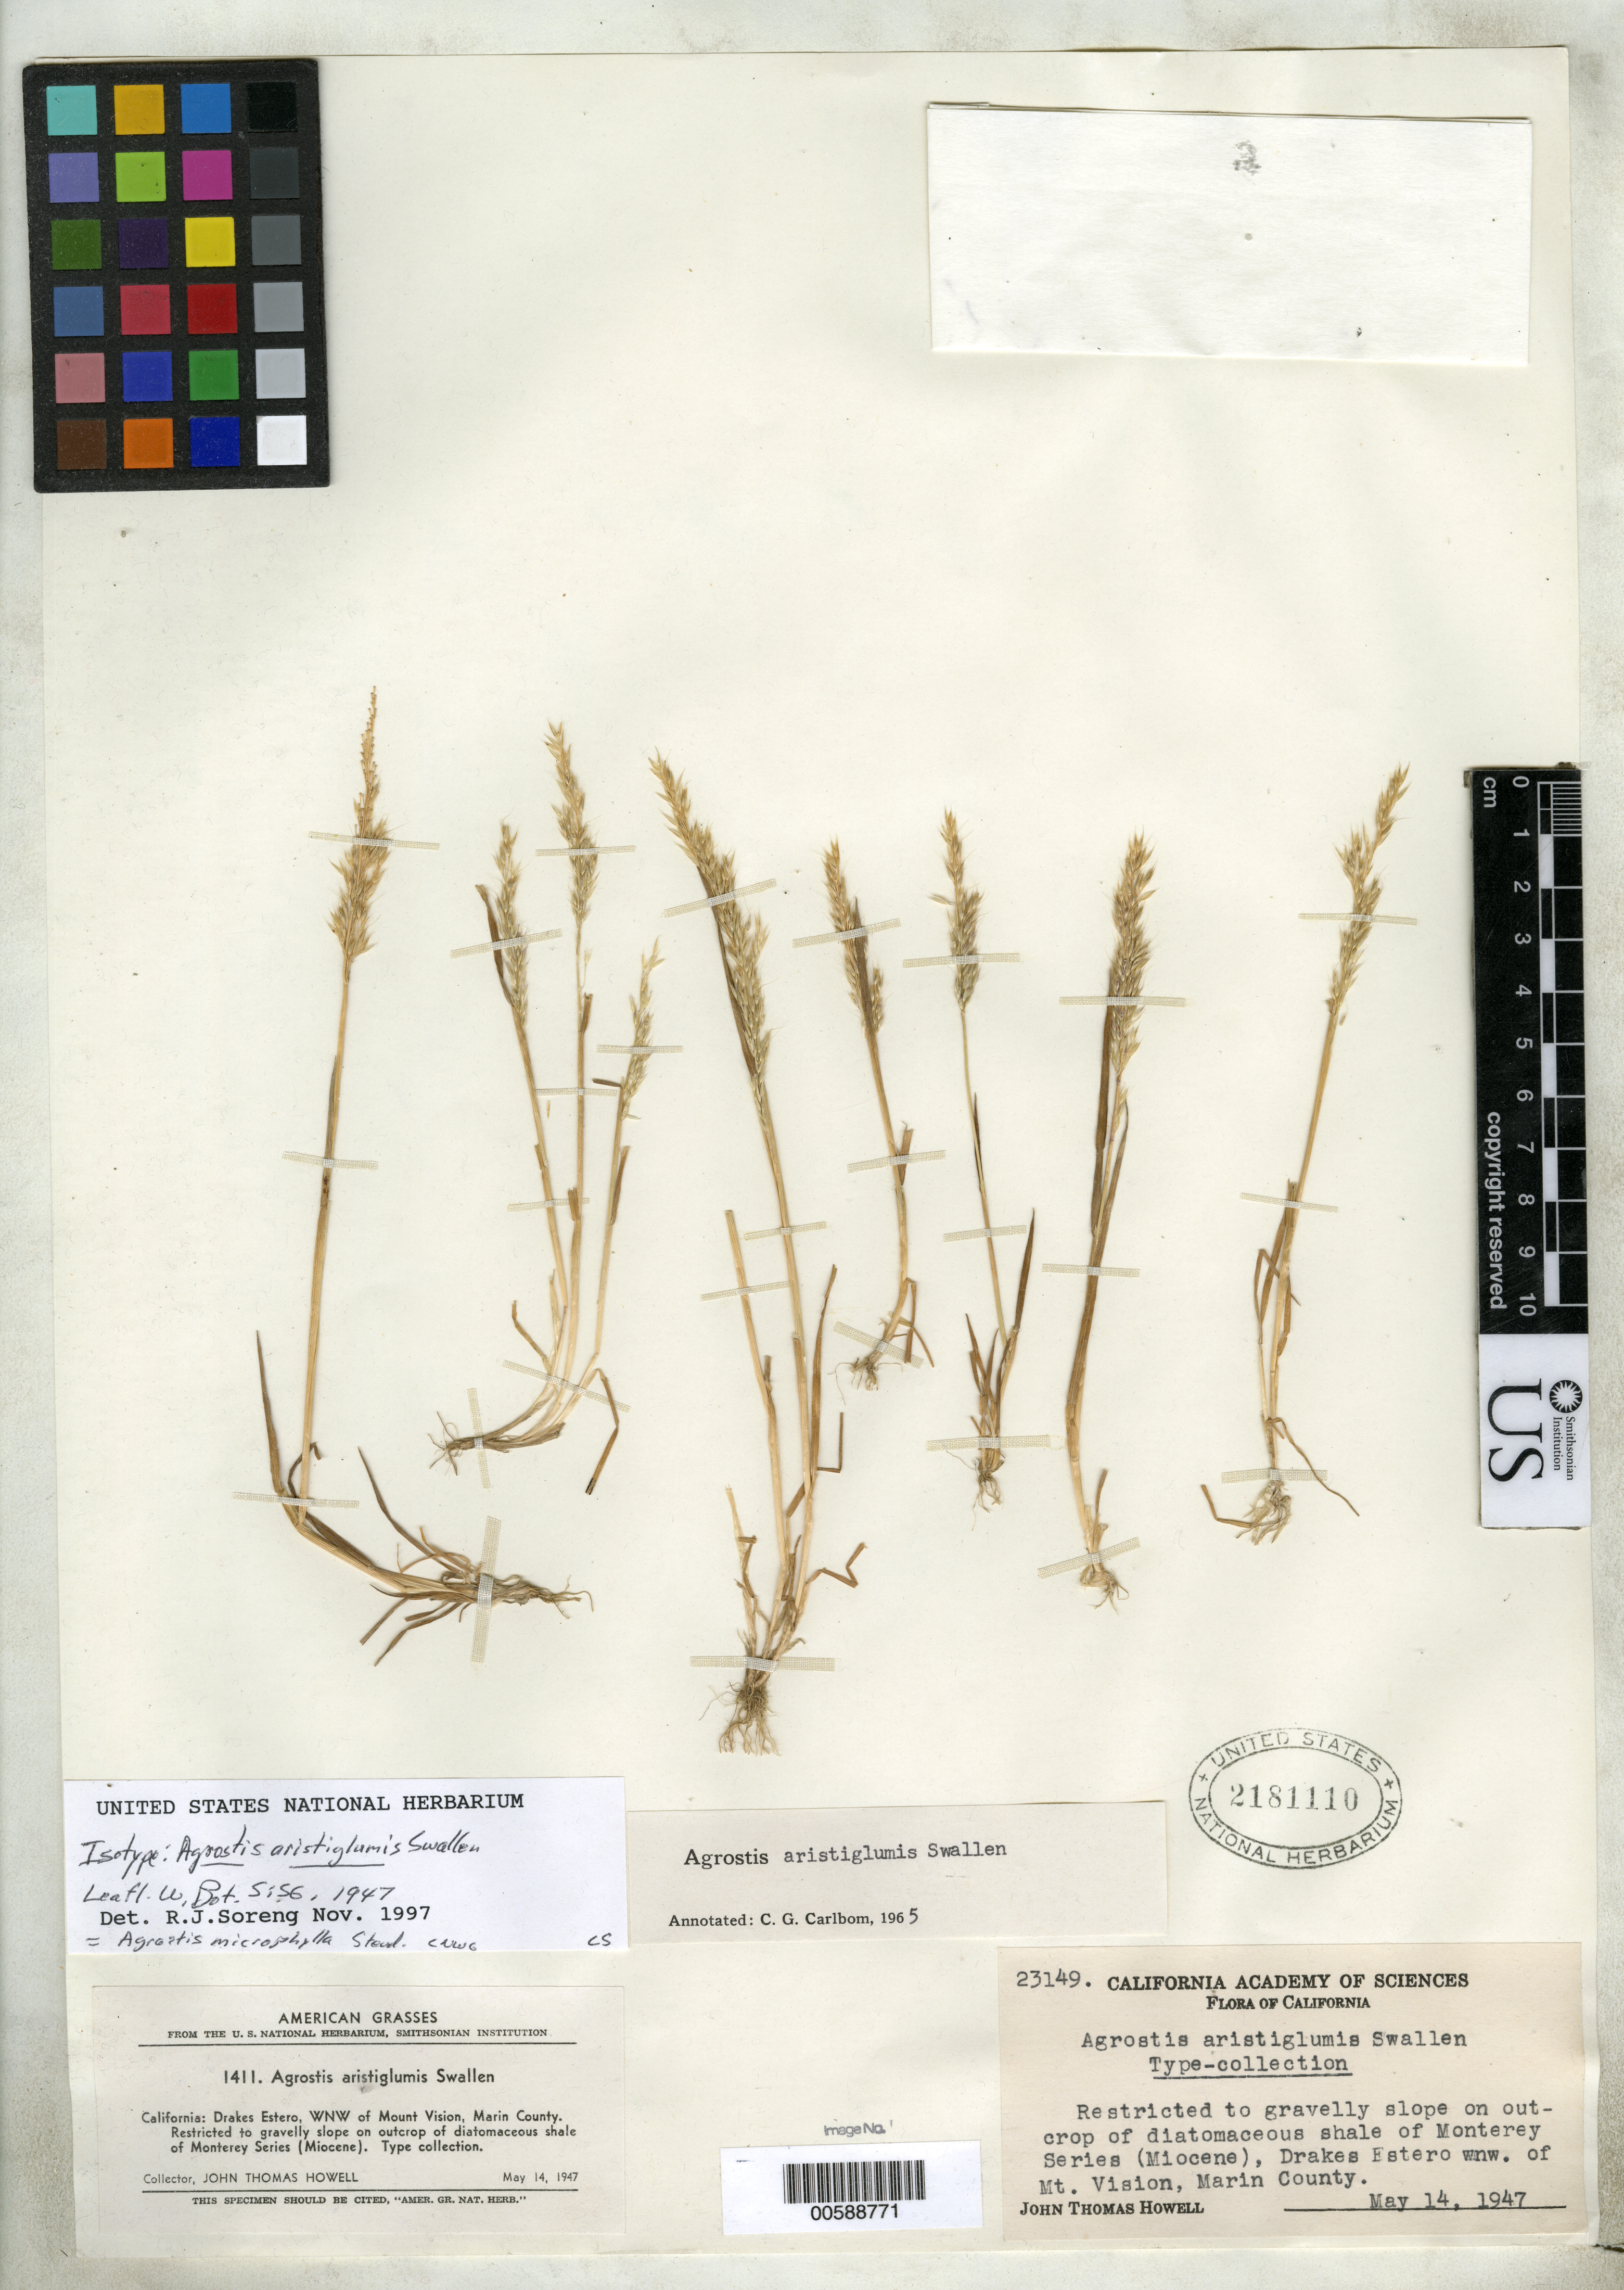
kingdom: Plantae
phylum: Tracheophyta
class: Liliopsida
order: Poales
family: Poaceae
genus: Agrostis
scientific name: Agrostis aristiglumis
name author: Swallen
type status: Isotype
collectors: J. T. Howell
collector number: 23149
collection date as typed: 14 May 1947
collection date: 1947-05-14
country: United States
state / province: California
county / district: Marin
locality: Drakes Estero WNW of Mt. Vision.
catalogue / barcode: US 2181110